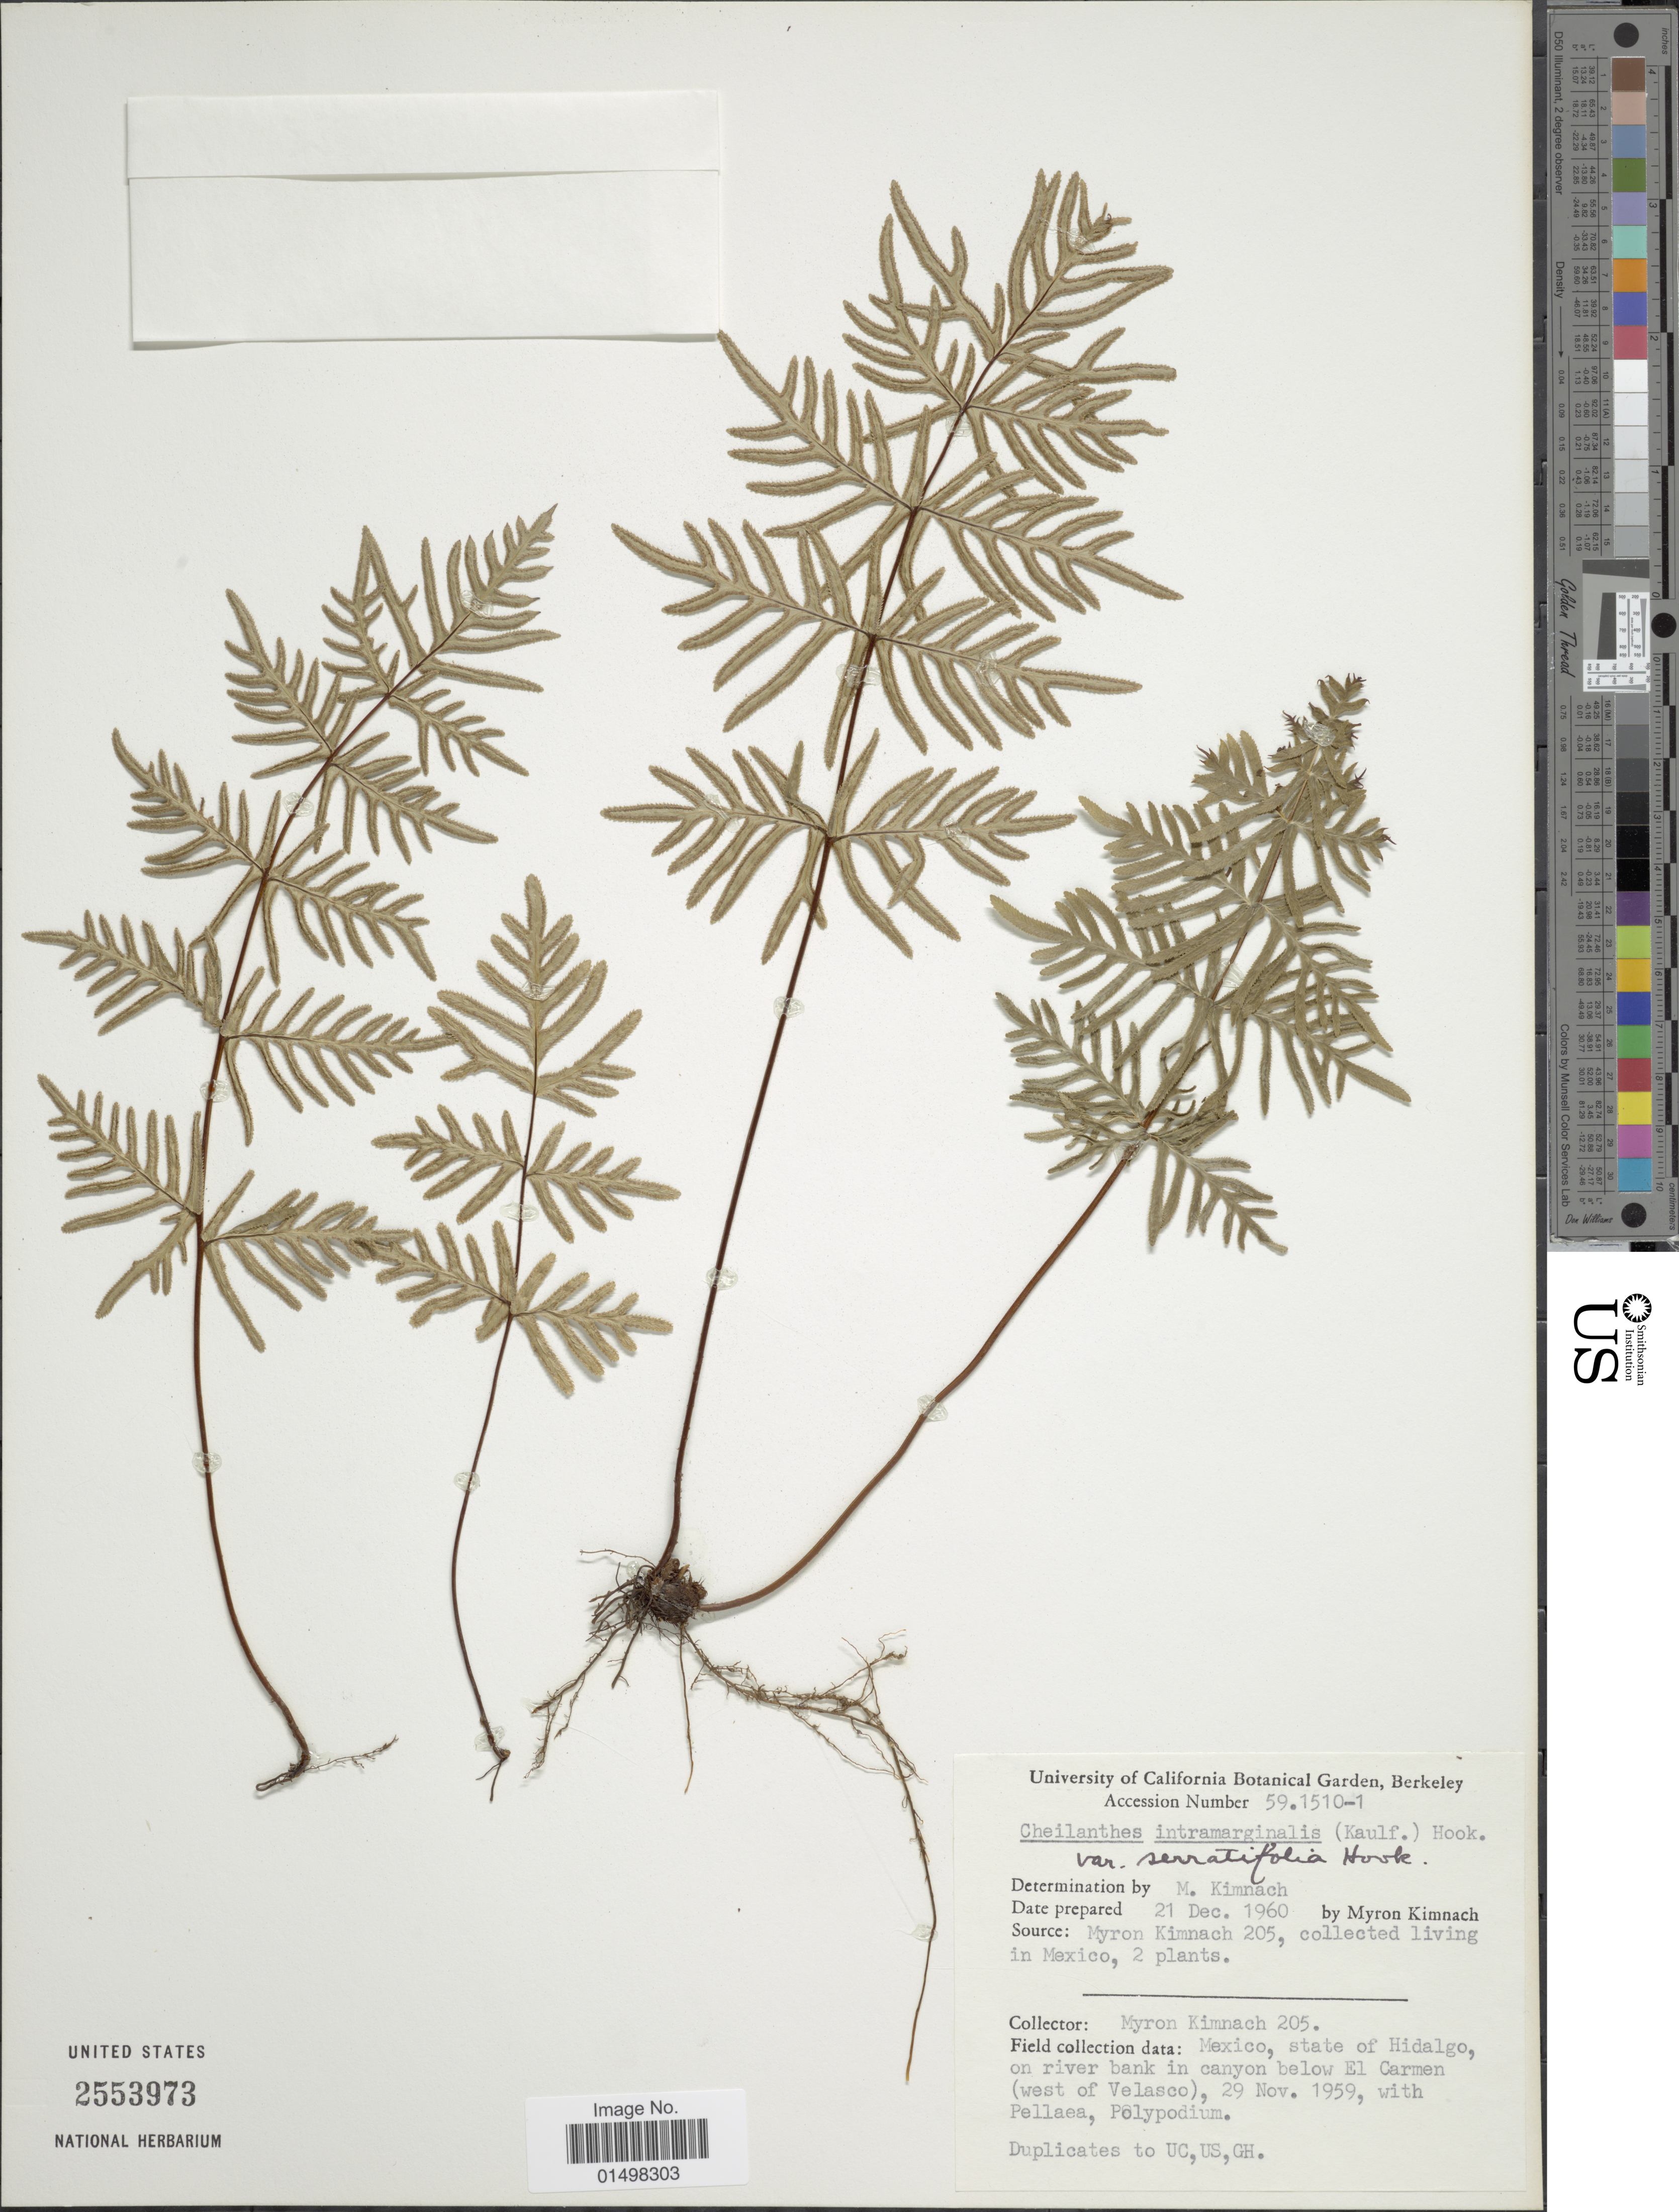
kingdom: Plantae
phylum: Tracheophyta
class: Polypodiopsida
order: Polypodiales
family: Pteridaceae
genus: Aleuritopteris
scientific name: Aleuritopteris intramarginalis (Kaulf. ex Link) comb. ined.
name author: (Kaulf. ex Link)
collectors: M. W. Kimnach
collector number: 205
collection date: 1960-12-21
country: Mexico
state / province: Hidalgo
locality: Mexico, state of Hidalgo, on river bank in canyon below El Carmen(west of Velasco)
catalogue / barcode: US 2553973